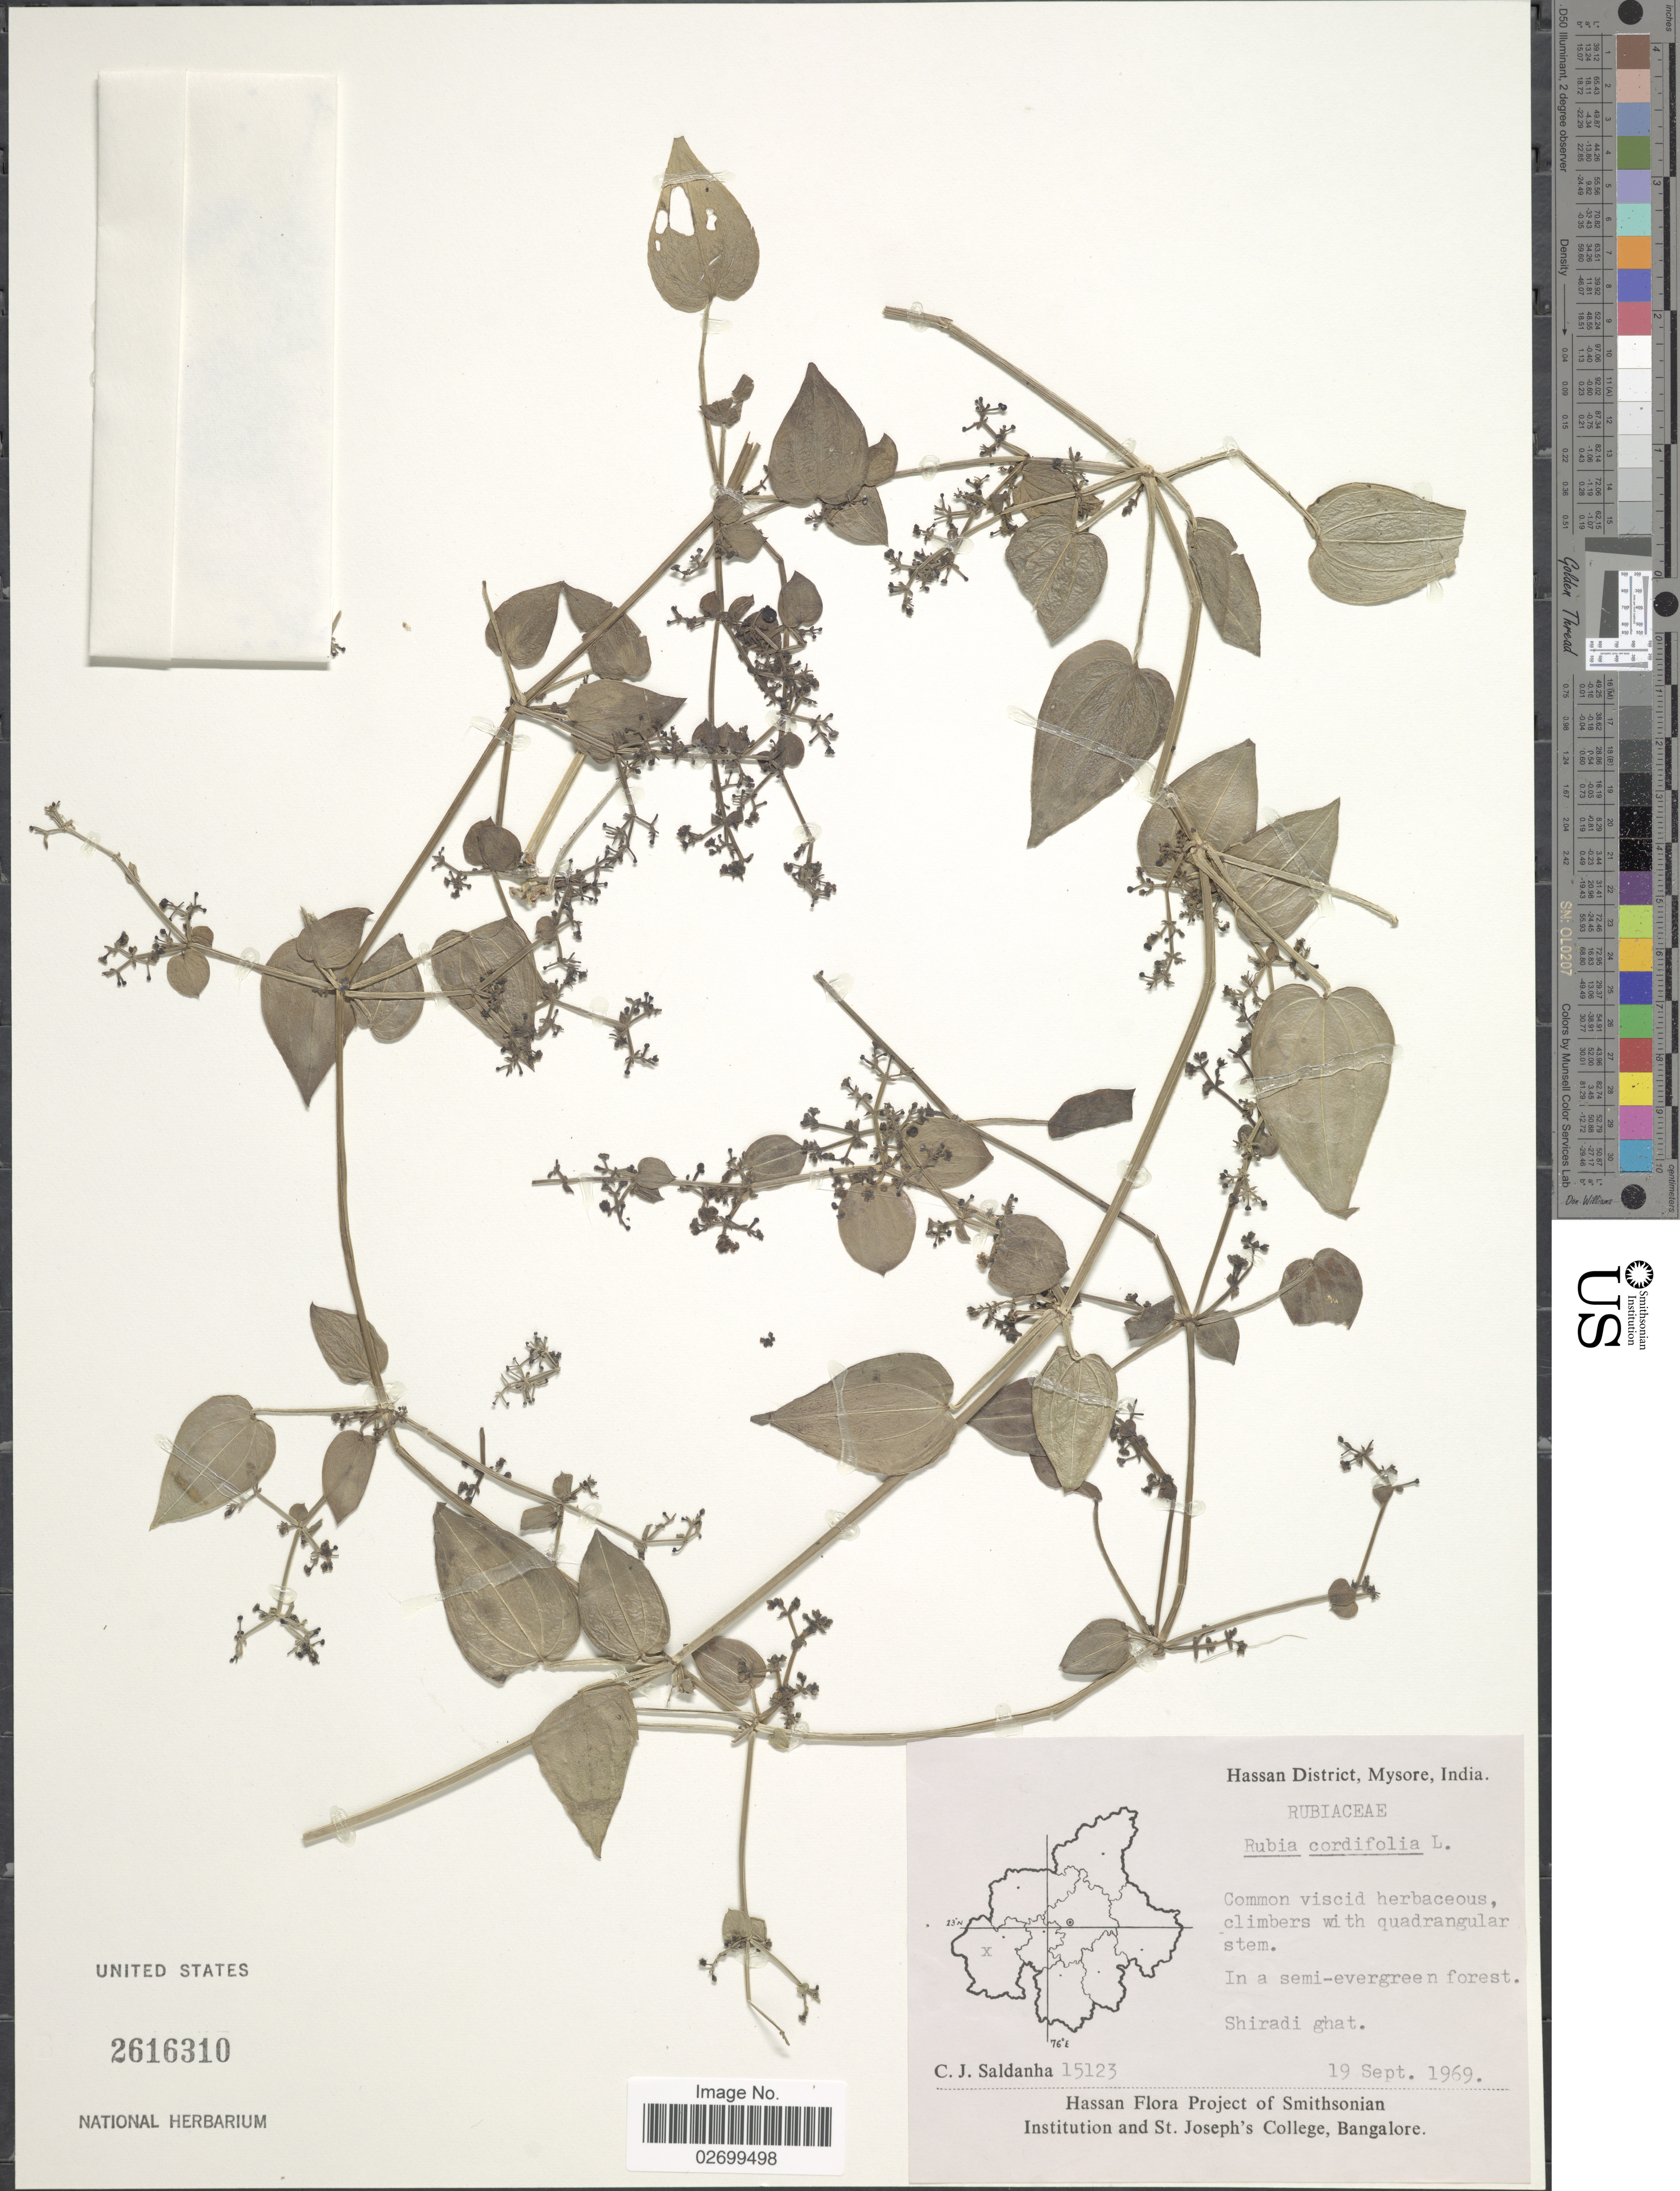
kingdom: Plantae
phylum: Tracheophyta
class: Magnoliopsida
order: Gentianales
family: Rubiaceae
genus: Rubia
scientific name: Rubia cordifolia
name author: L.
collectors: C. J. Saldanha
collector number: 15123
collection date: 1969-09-19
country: India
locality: Hassan District, Mysore, Shiradi ghat.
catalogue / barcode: US 2616310